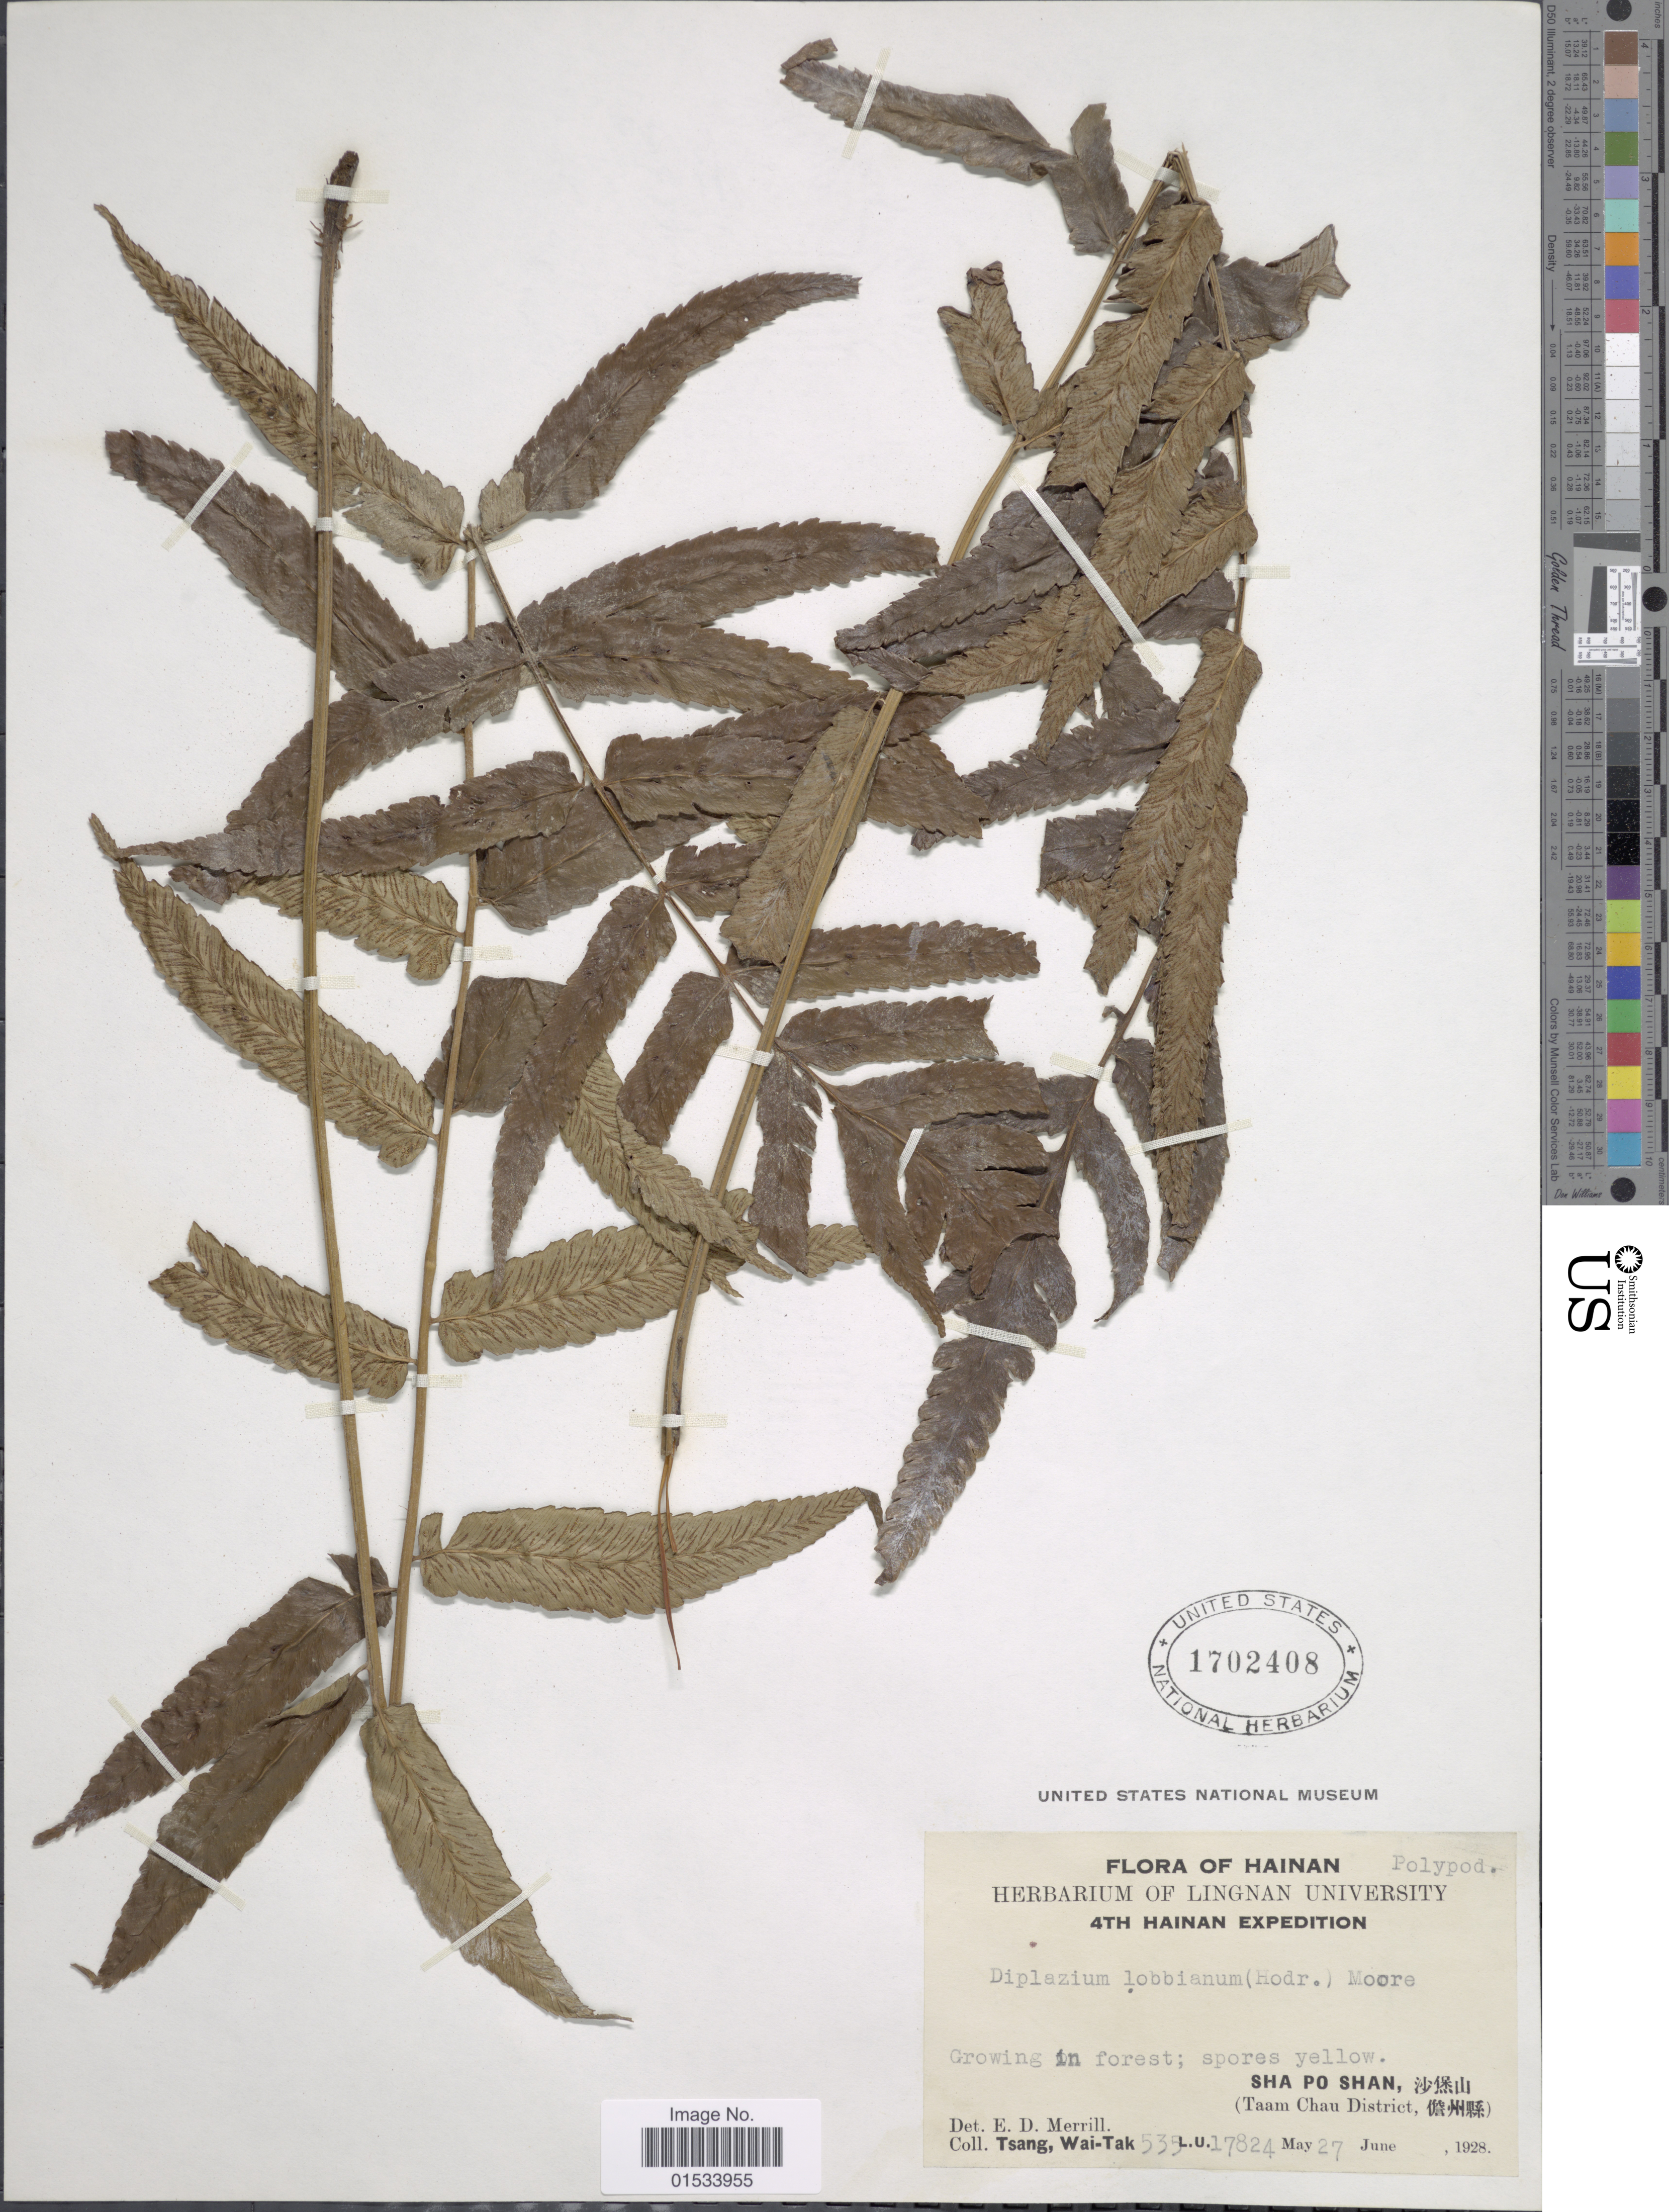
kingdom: Plantae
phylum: Tracheophyta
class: Polypodiopsida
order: Polypodiales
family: Athyriaceae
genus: Diplazium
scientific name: Diplazium lobbianum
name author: T. Moore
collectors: W. T. Tsang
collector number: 535 L.U. 17824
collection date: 1928-05-27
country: China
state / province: Hainan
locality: Hainan Expedition, Sha Po Shan (Taam Chau District)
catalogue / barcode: US 1702408